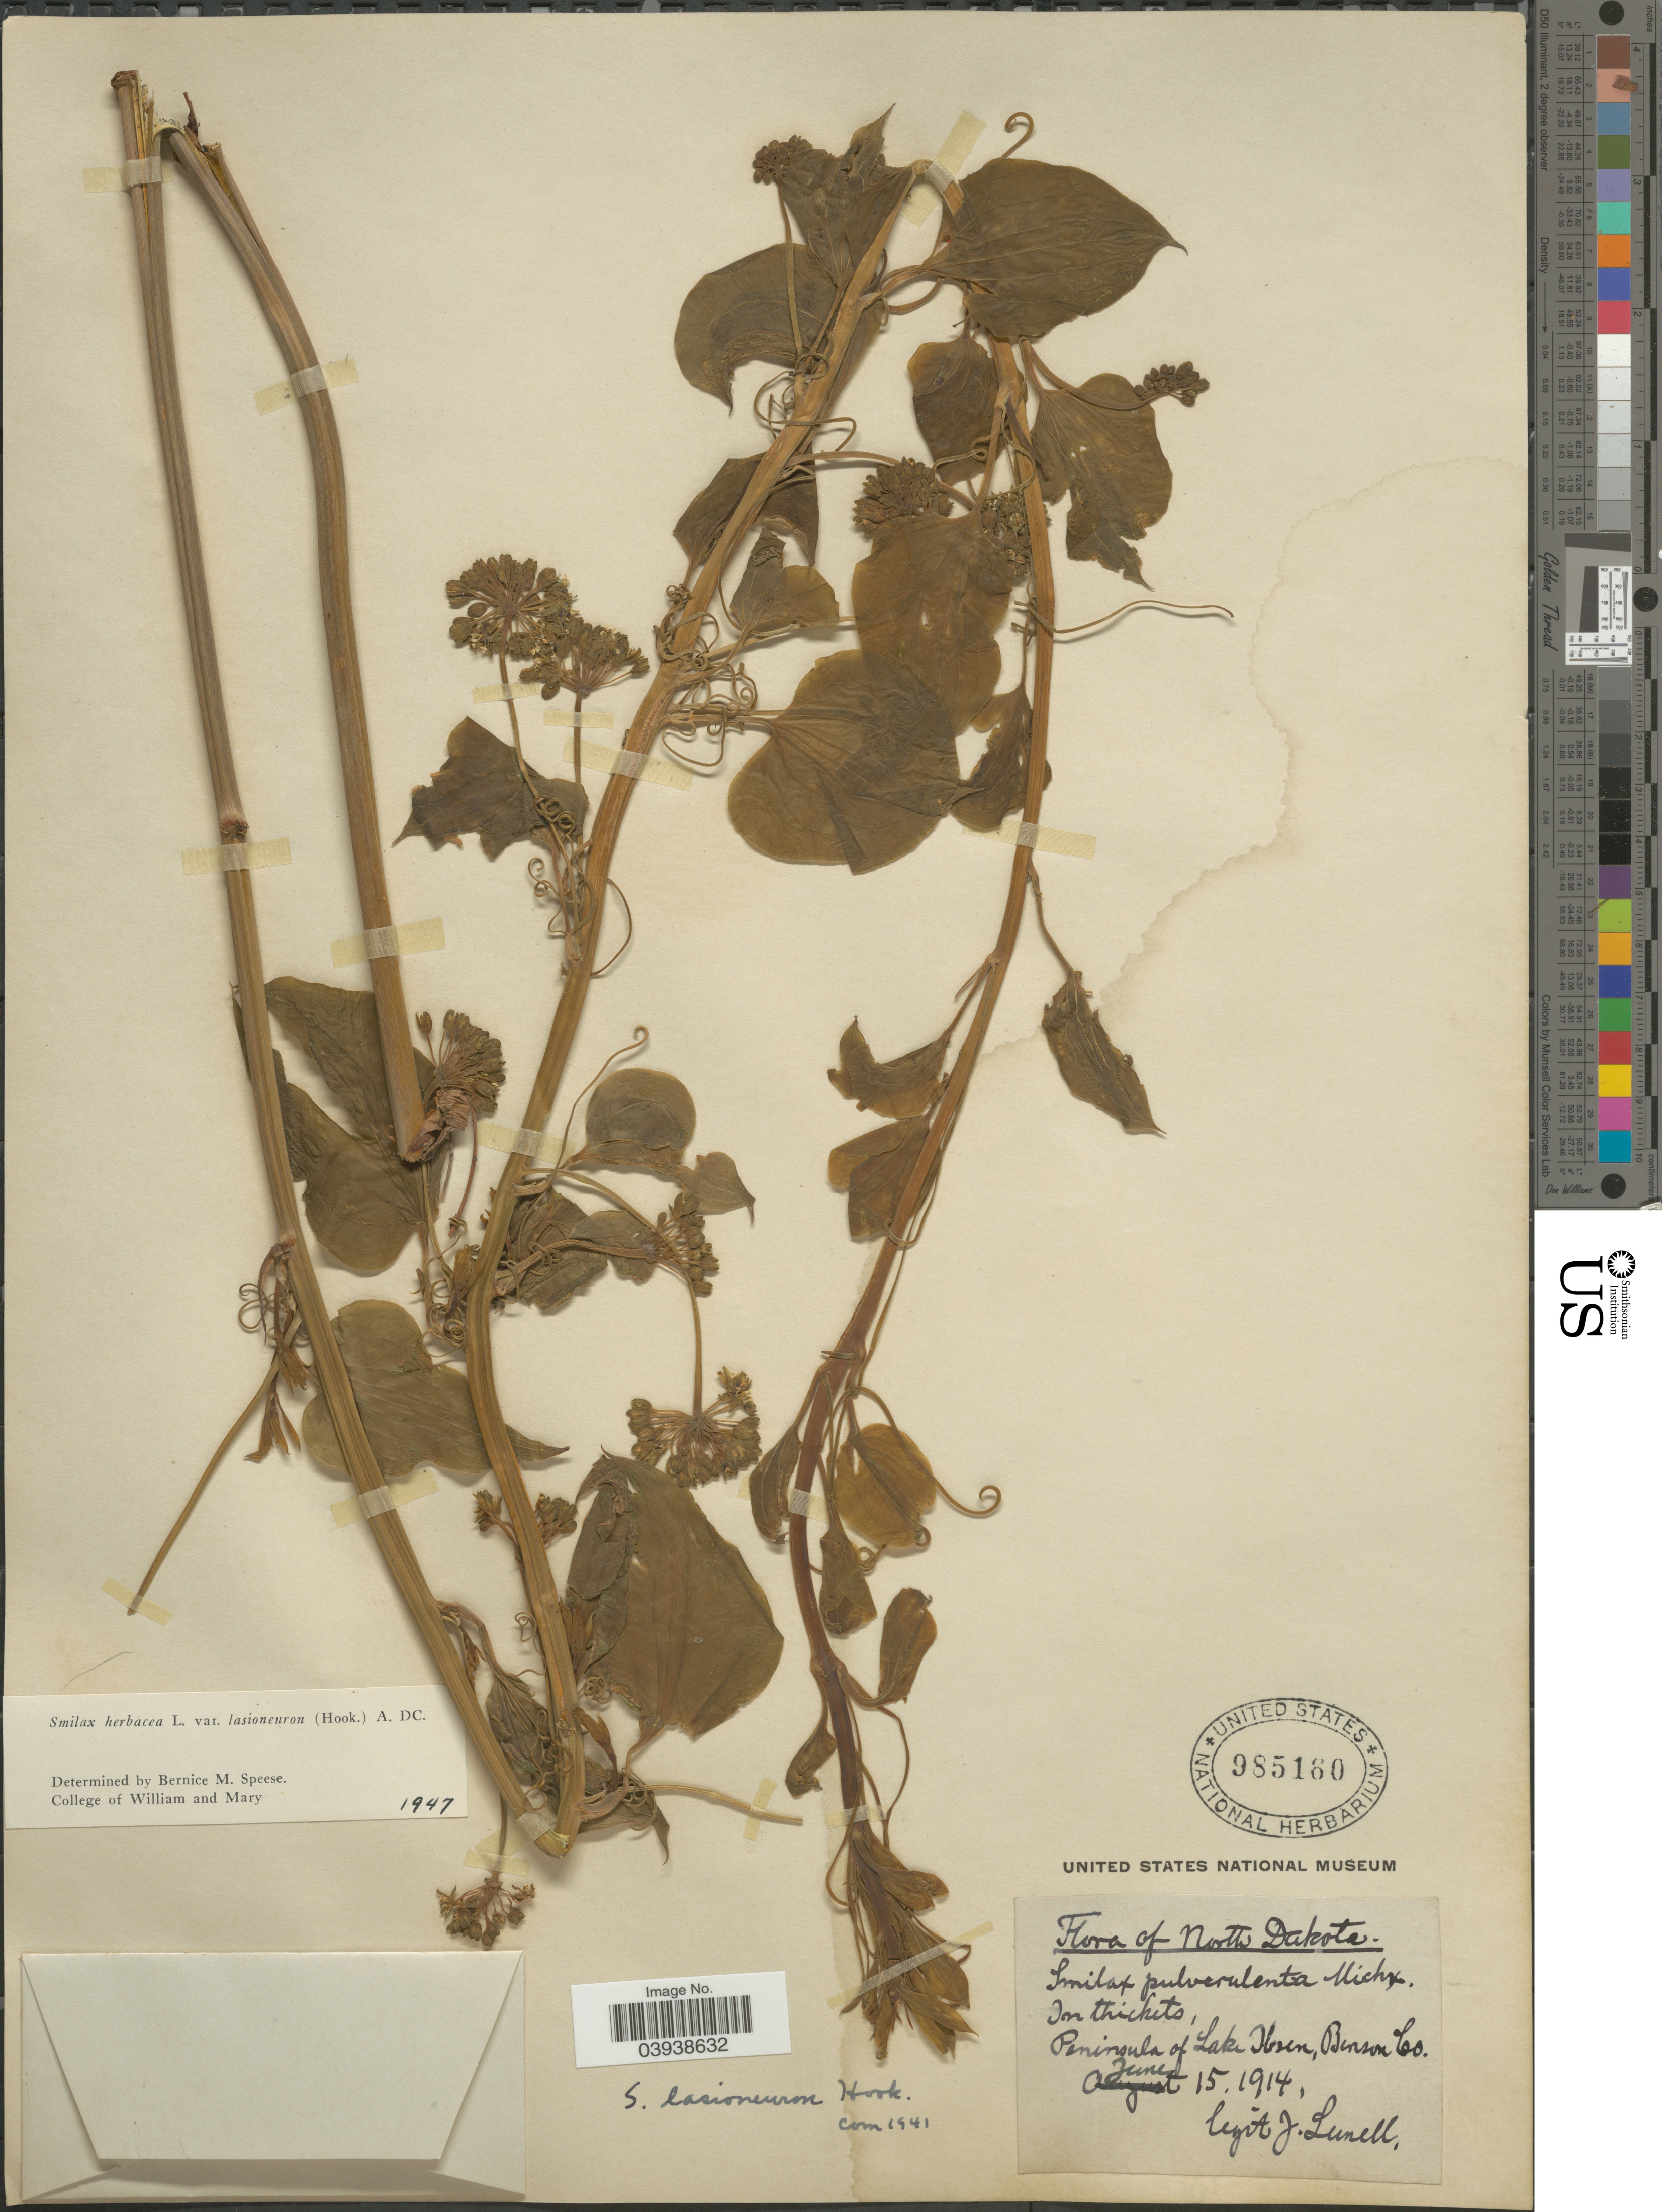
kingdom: Plantae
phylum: Tracheophyta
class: Liliopsida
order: Liliales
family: Smilacaceae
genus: Smilax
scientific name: Smilax herbacea var. lasioneuron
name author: (Hook.) A. DC.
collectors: J. Lunell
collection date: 1914-06-15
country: United States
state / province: North Dakota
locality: Peninsula of Lake Ibsen, Benson Co.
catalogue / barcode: US 985160